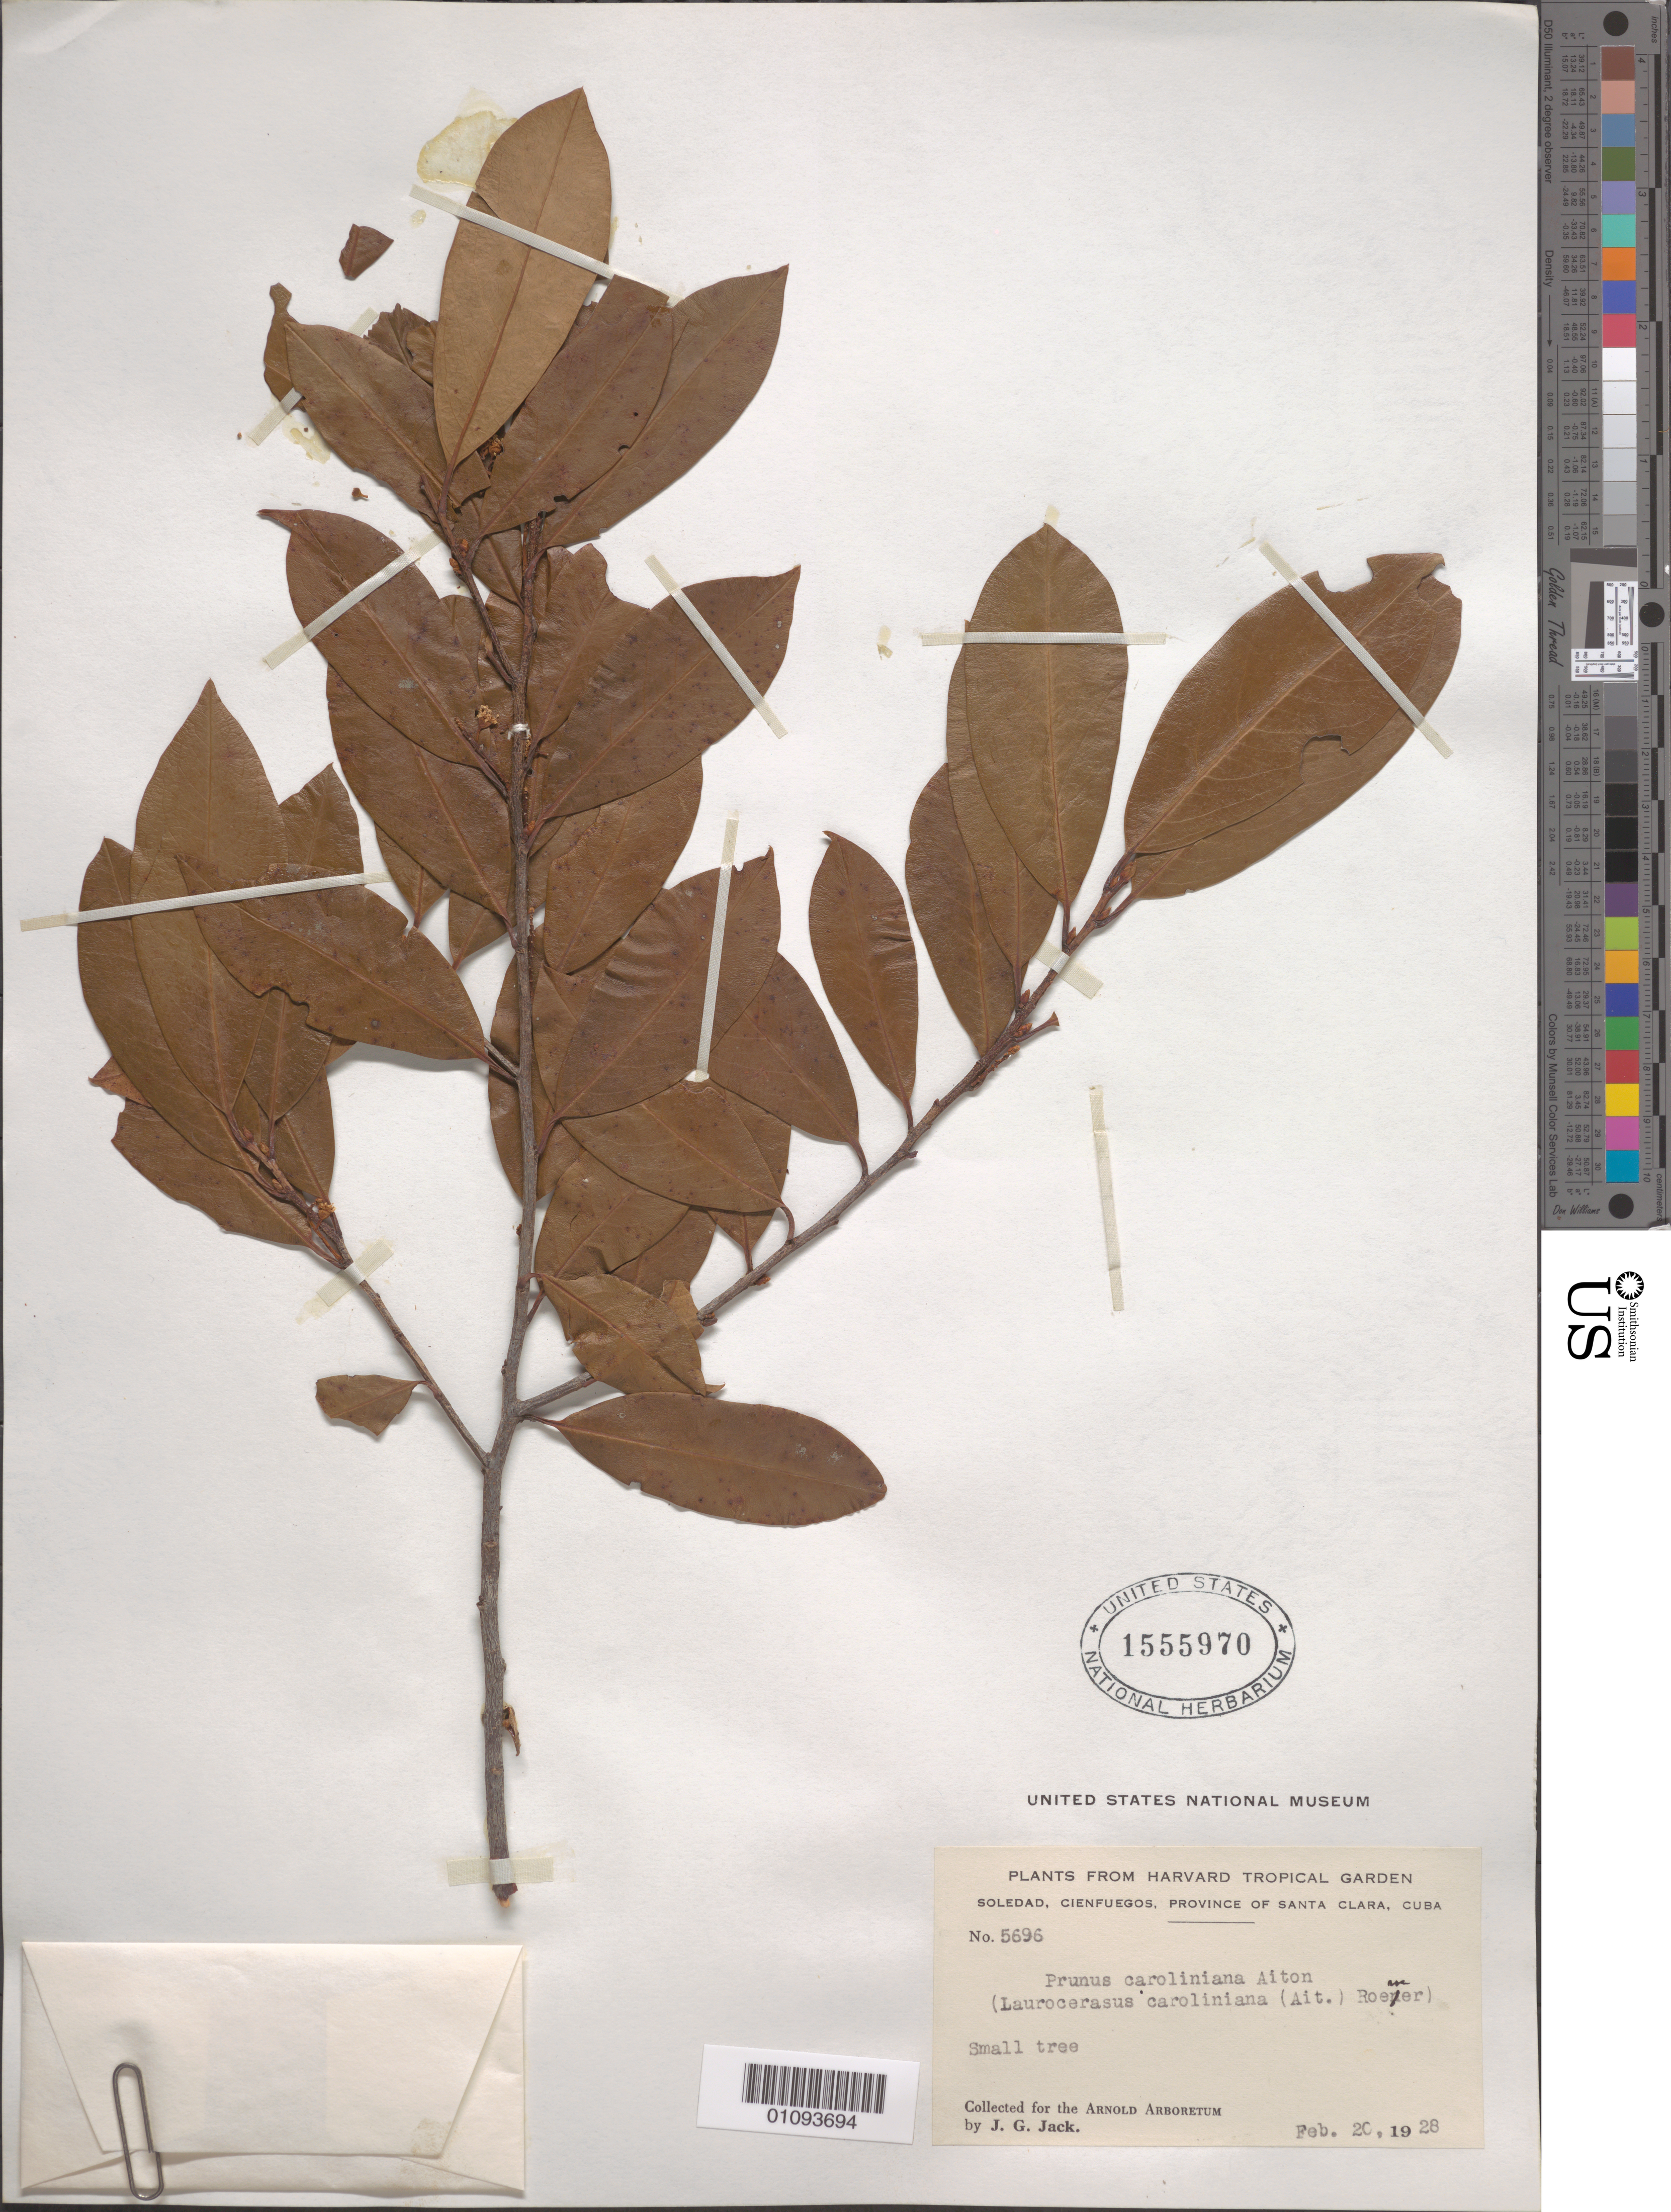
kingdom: Plantae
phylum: Tracheophyta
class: Magnoliopsida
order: Rosales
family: Rosaceae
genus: Prunus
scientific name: Prunus caroliniana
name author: (Mill.) Aiton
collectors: J. G. Jack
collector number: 5696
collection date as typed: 20 Feb 1920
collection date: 1920-02-20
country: Cuba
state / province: Villa Clara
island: Cuba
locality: Santa Clara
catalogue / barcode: US 1555970